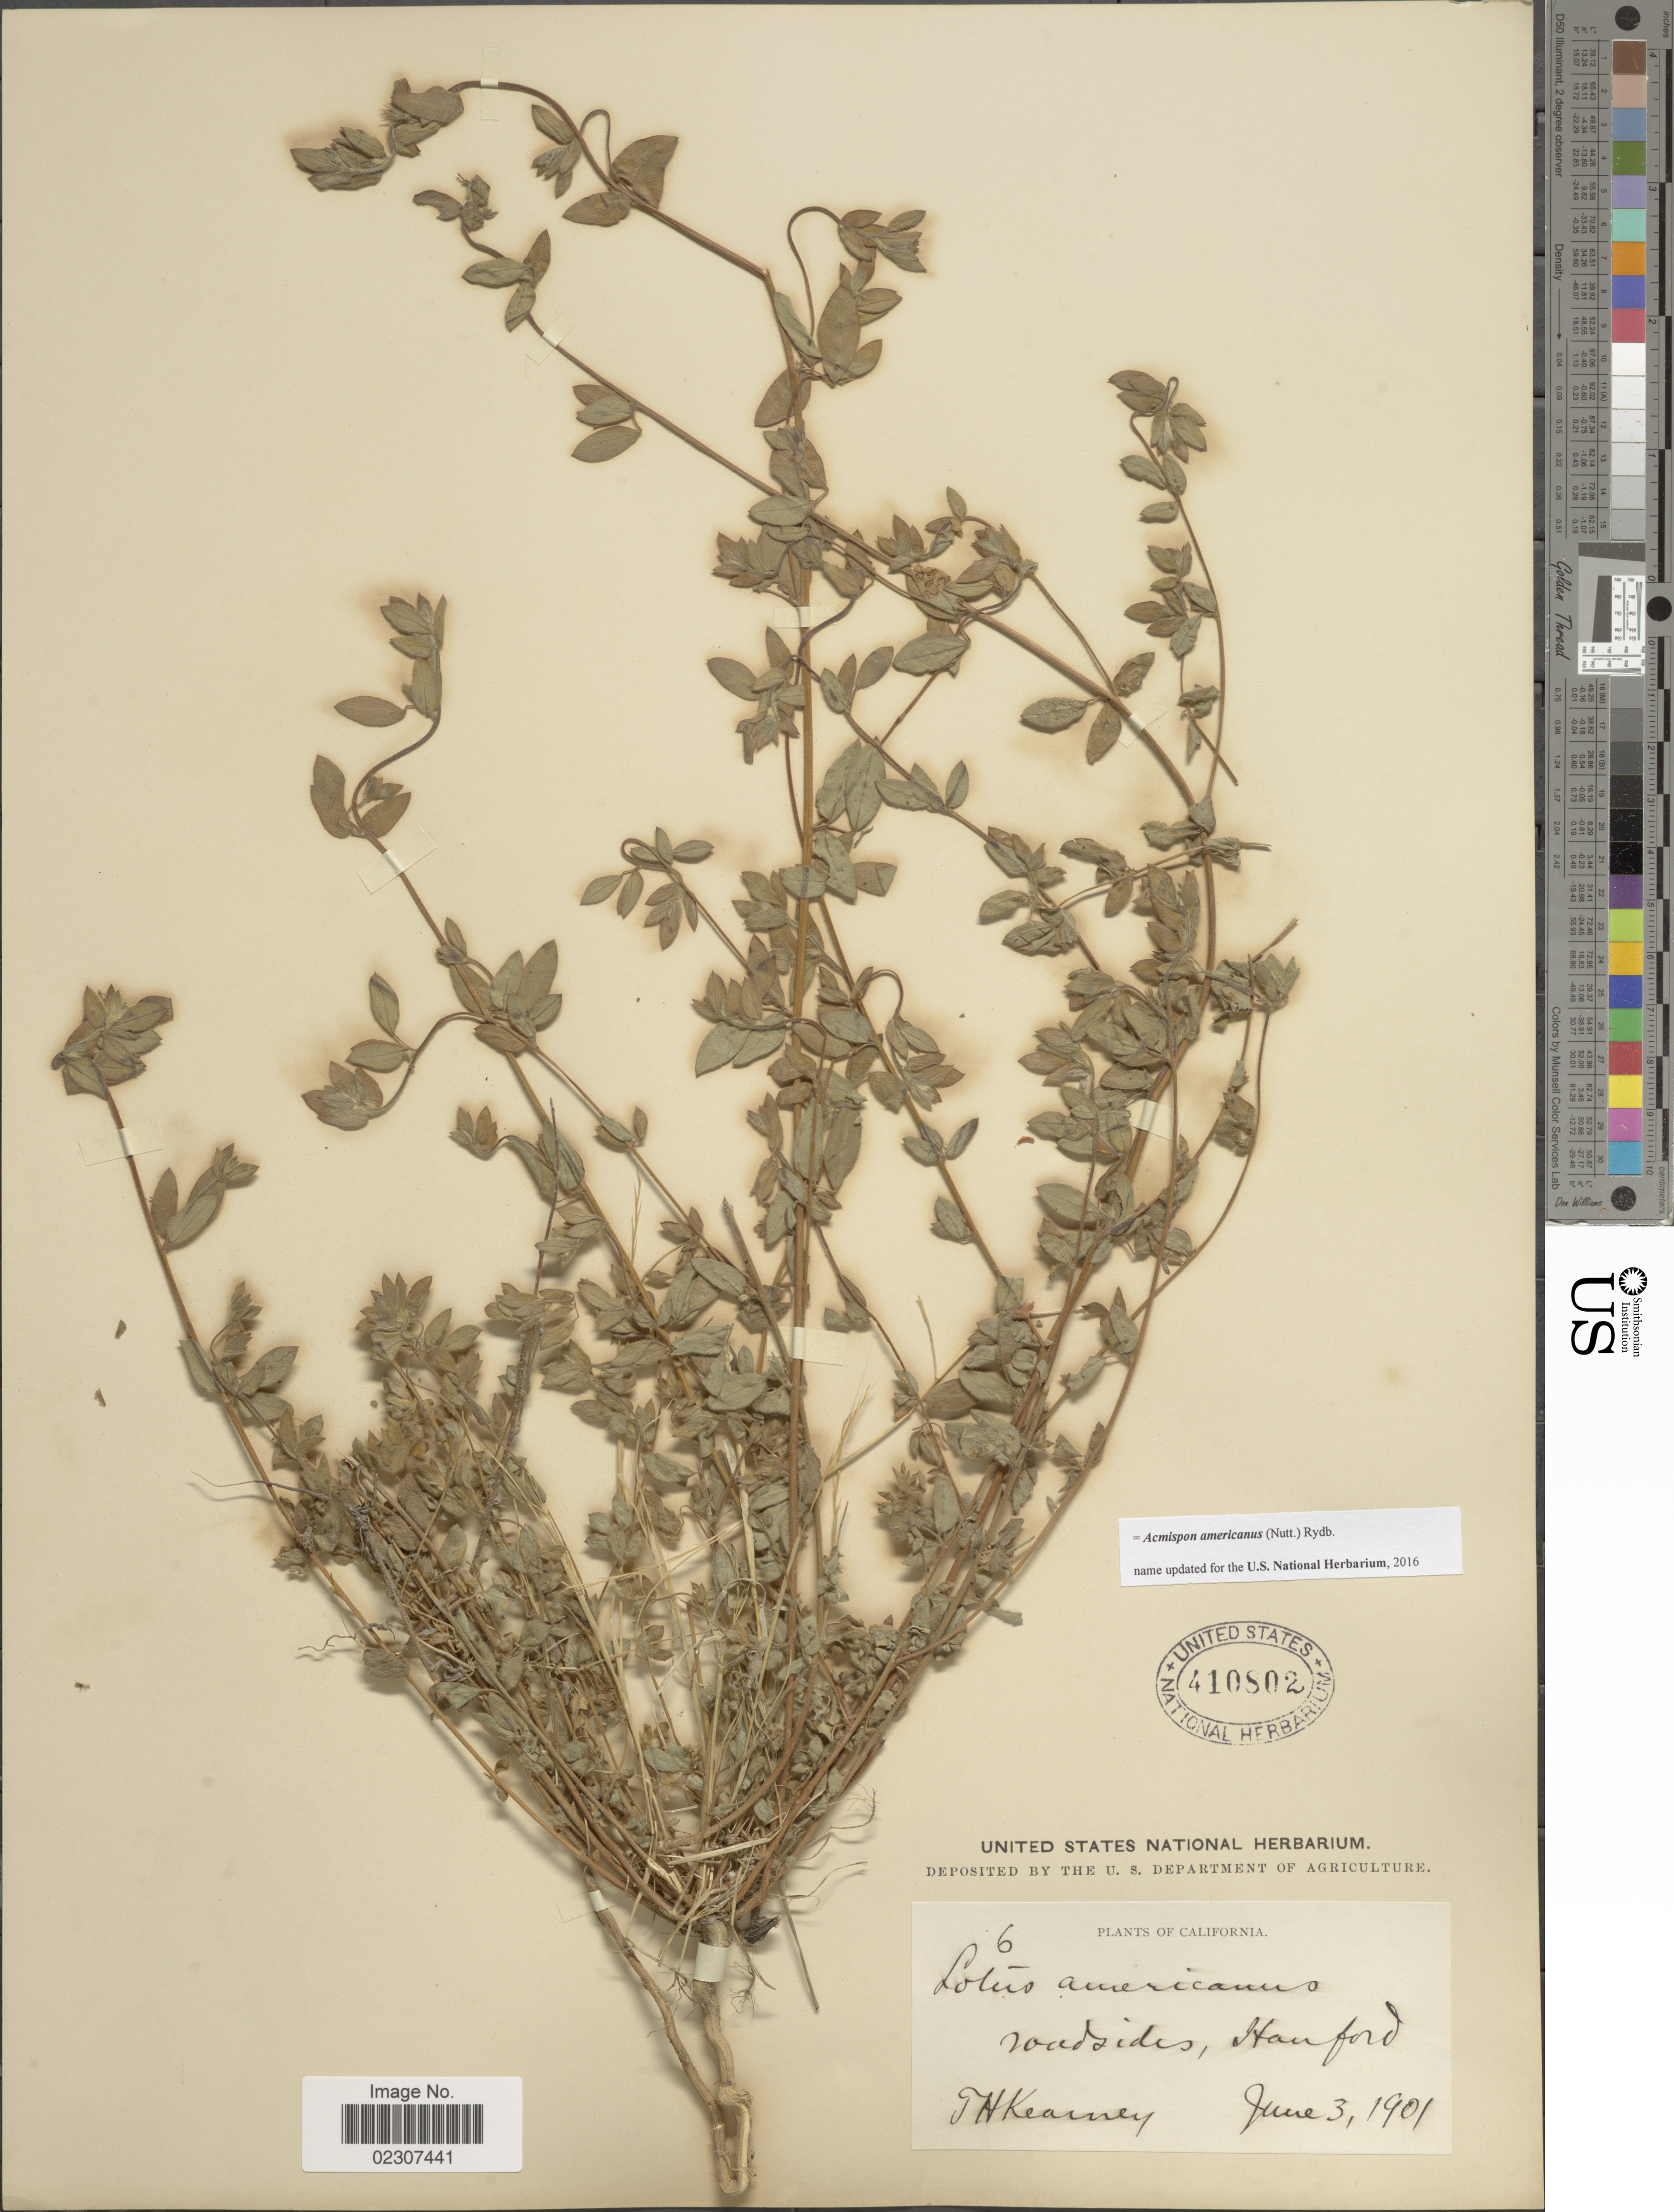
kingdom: Plantae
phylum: Tracheophyta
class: Magnoliopsida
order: Fabales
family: Fabaceae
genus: Acmispon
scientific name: Acmispon americanus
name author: (Nutt.) Rydb.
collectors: T. H. Kearney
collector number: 6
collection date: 1901-06-03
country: United States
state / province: California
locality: California, roadsides, Hanford.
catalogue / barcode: US 410802